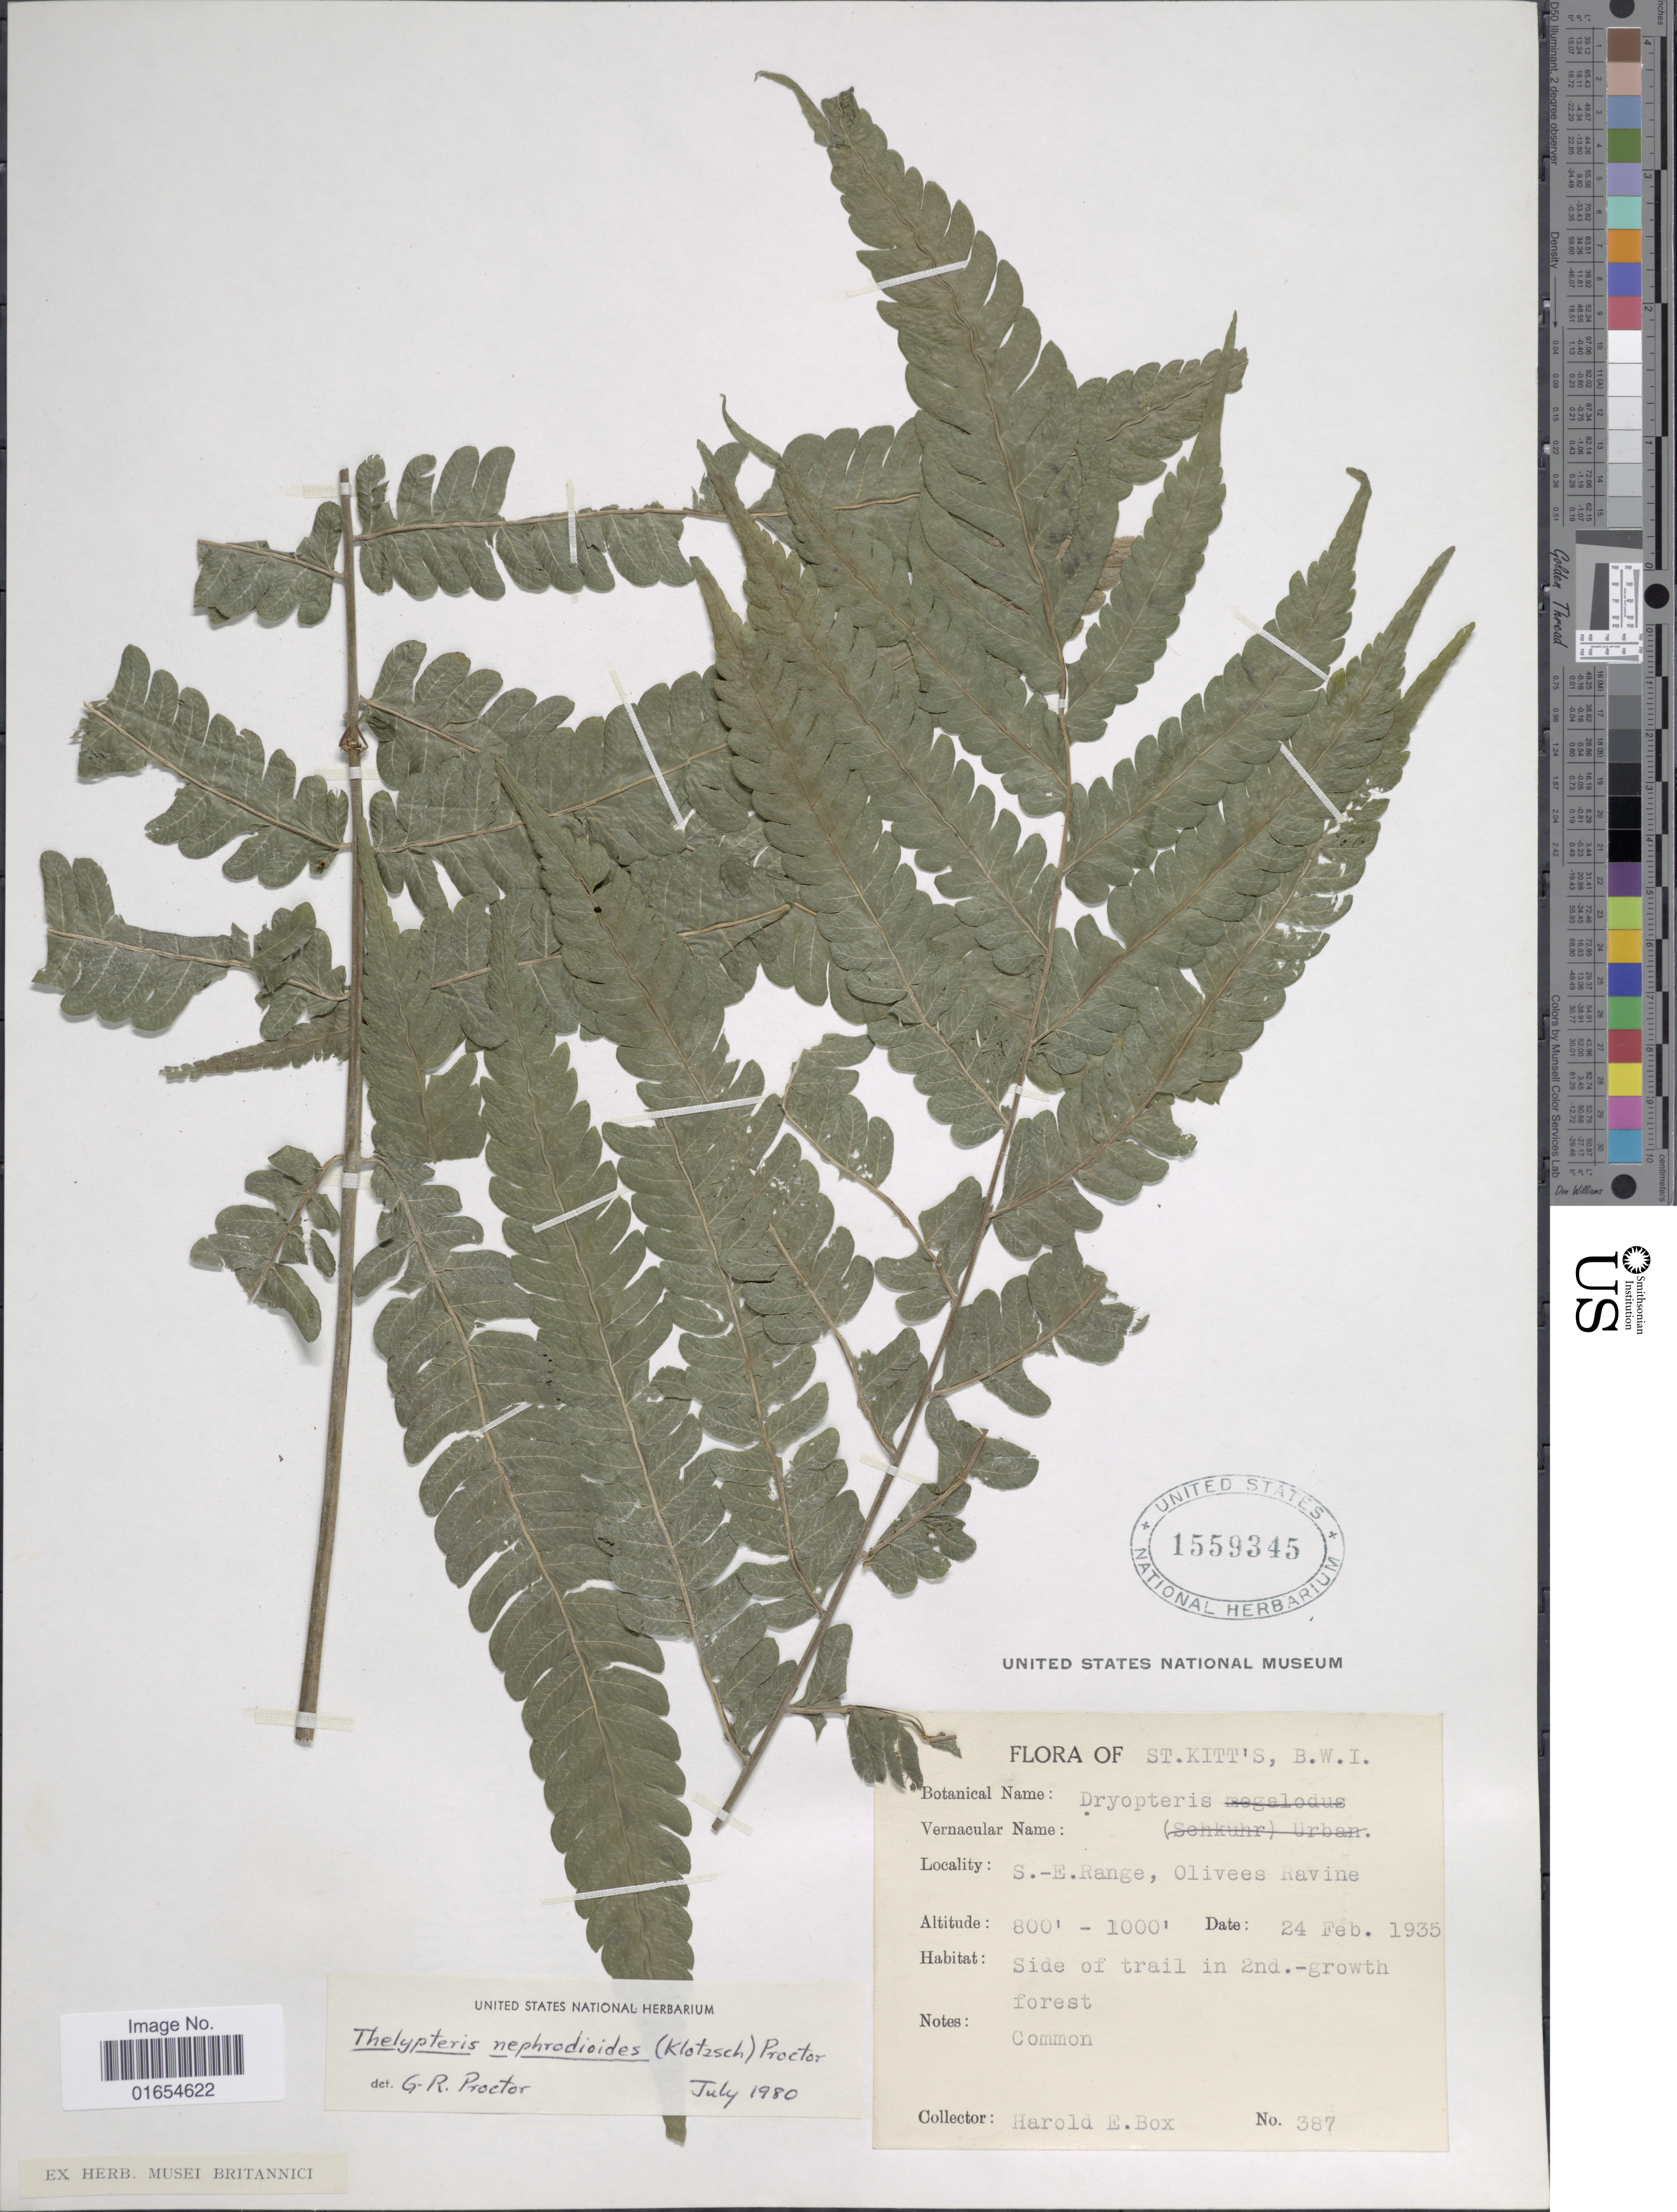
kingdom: Plantae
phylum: Tracheophyta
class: Polypodiopsida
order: Polypodiales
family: Thelypteridaceae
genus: Goniopteris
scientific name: Goniopteris nephrodioides (Klotzsch) comb. nov., ined 2015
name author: (Klotzsch)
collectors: H. E. Box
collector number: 387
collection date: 1935-02-24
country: St. Christopher-Nevis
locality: St. Kitt's B.W.I, S E Range, Olivees Ravine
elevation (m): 244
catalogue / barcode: US 1559345